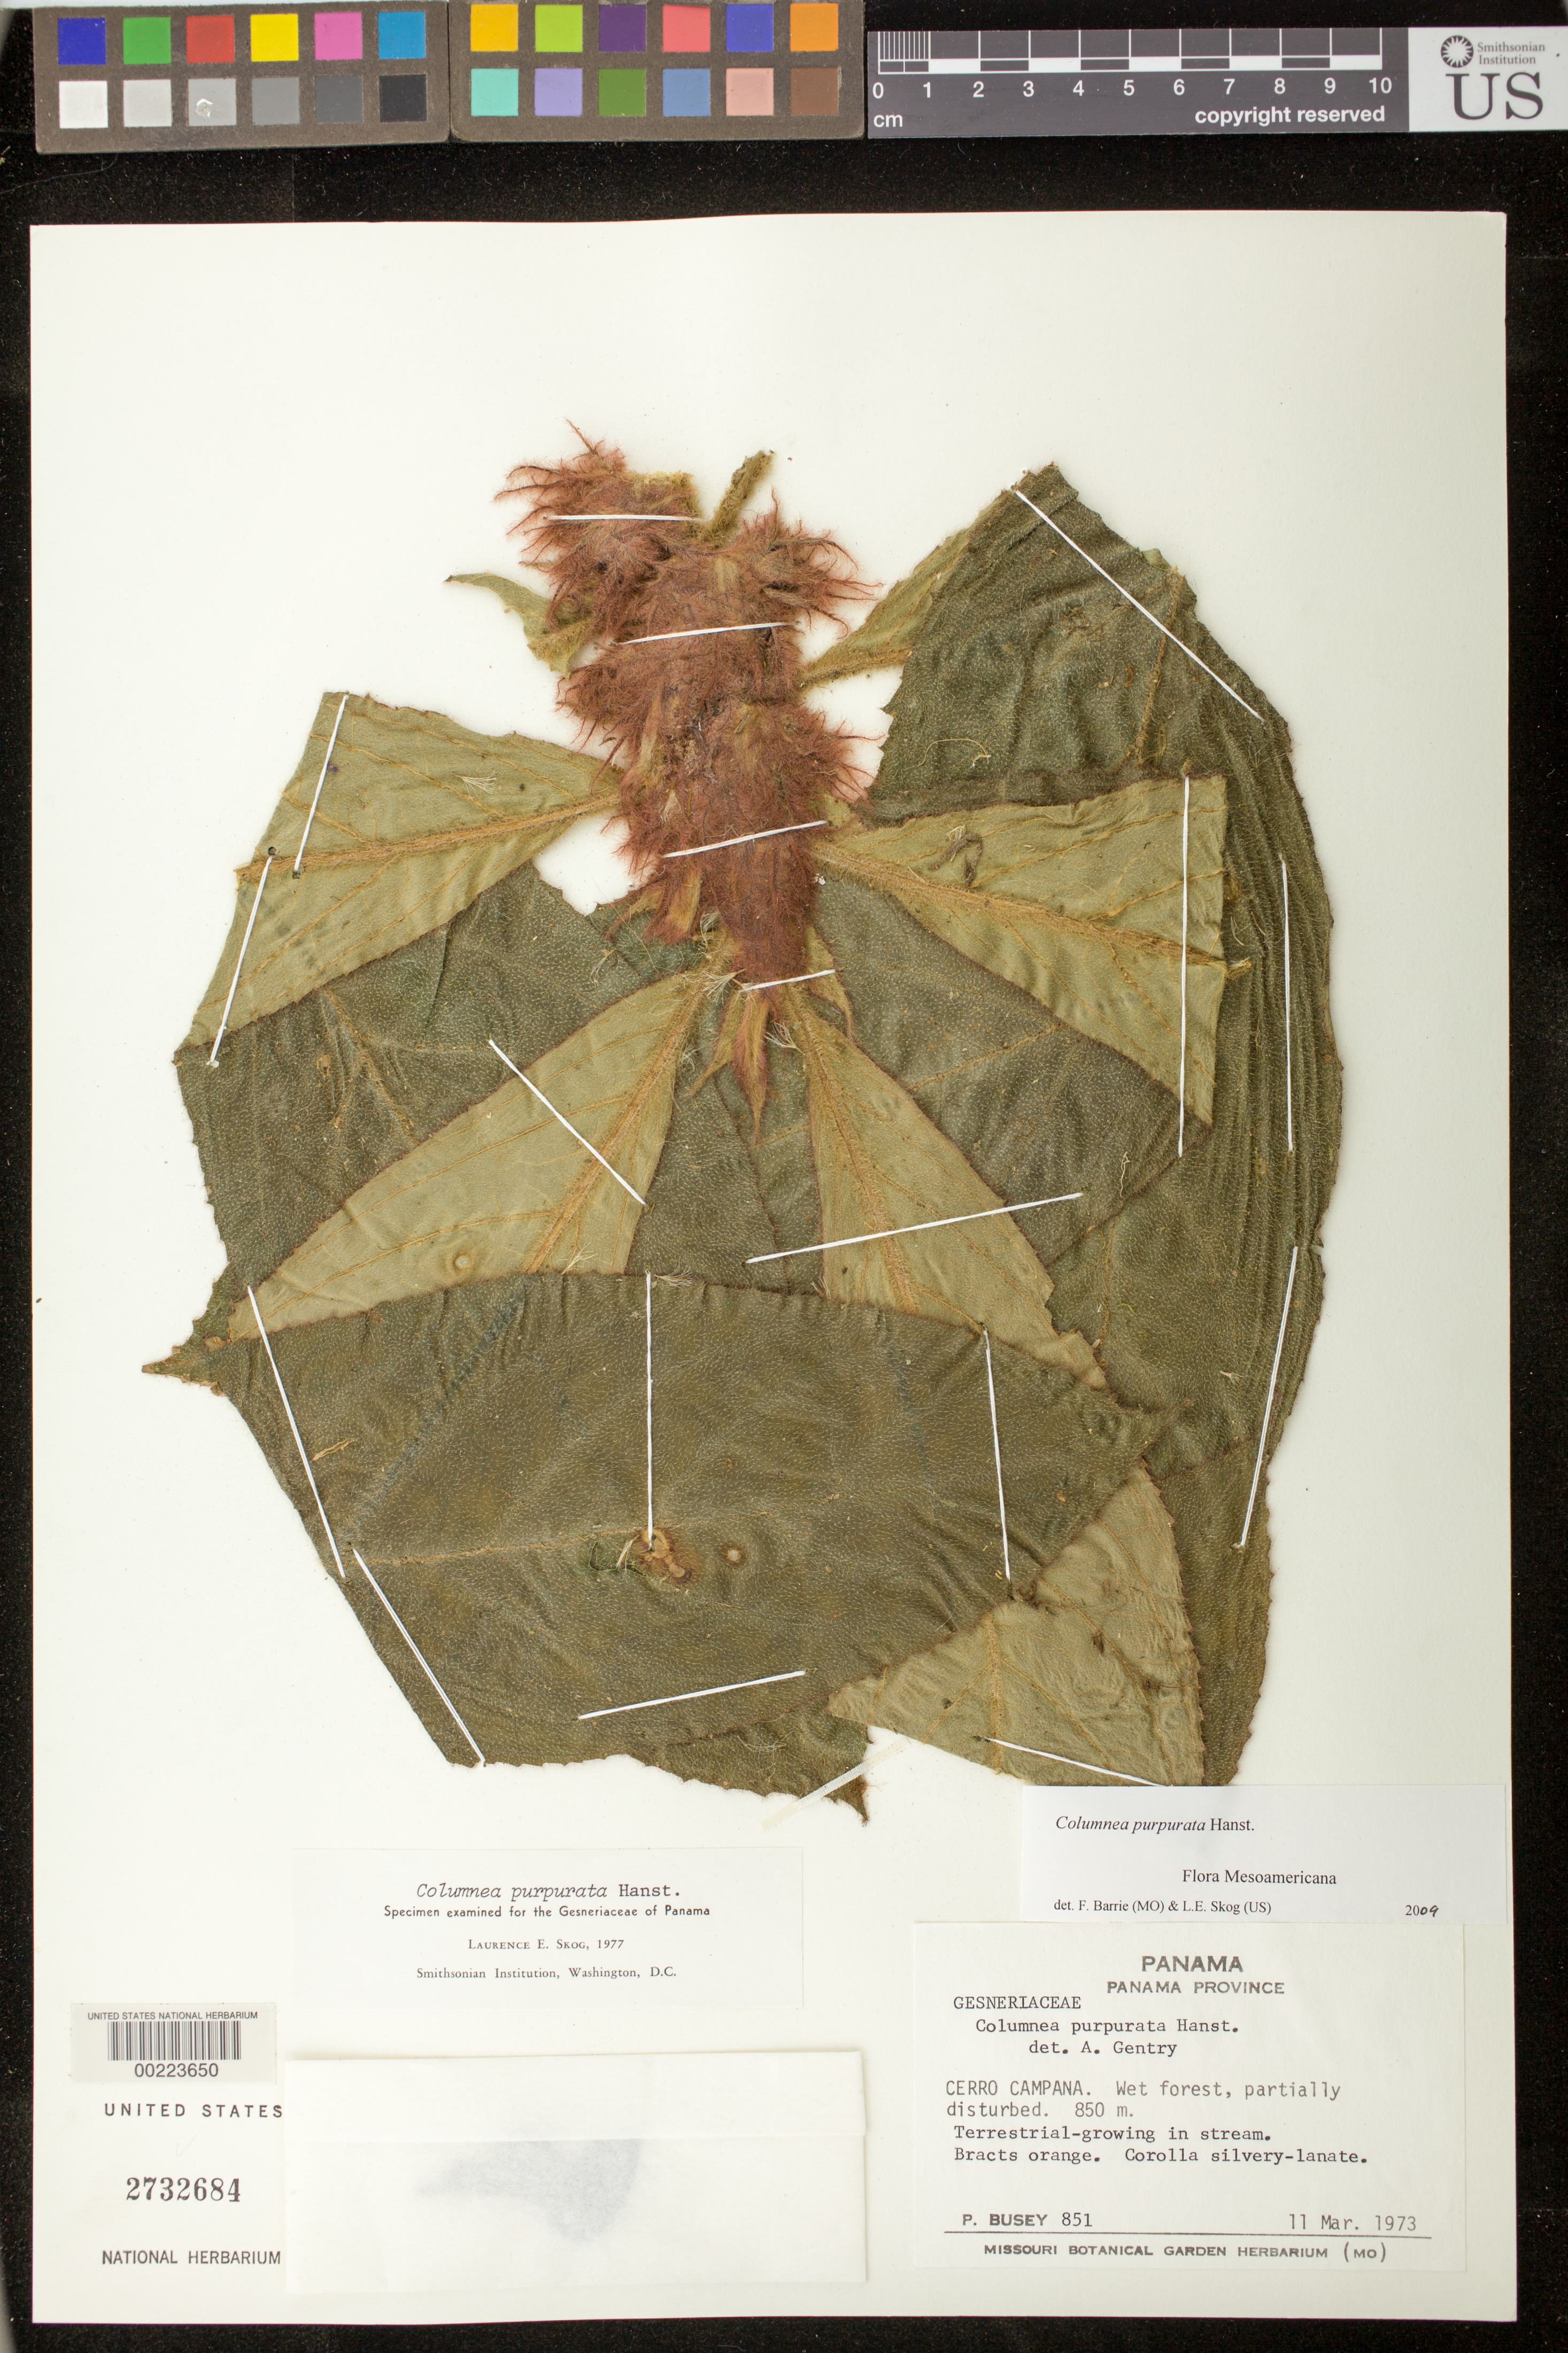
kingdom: Plantae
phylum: Tracheophyta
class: Magnoliopsida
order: Lamiales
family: Gesneriaceae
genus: Columnea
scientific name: Columnea purpurata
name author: Hanst.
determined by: Skog, Laurence E.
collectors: P. Busey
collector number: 851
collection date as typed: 11 Mar 1973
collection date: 1973-03-11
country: Panama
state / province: Panamá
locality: Cerro Campana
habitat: Wet forest, partially disturbed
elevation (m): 850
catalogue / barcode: US 2732684